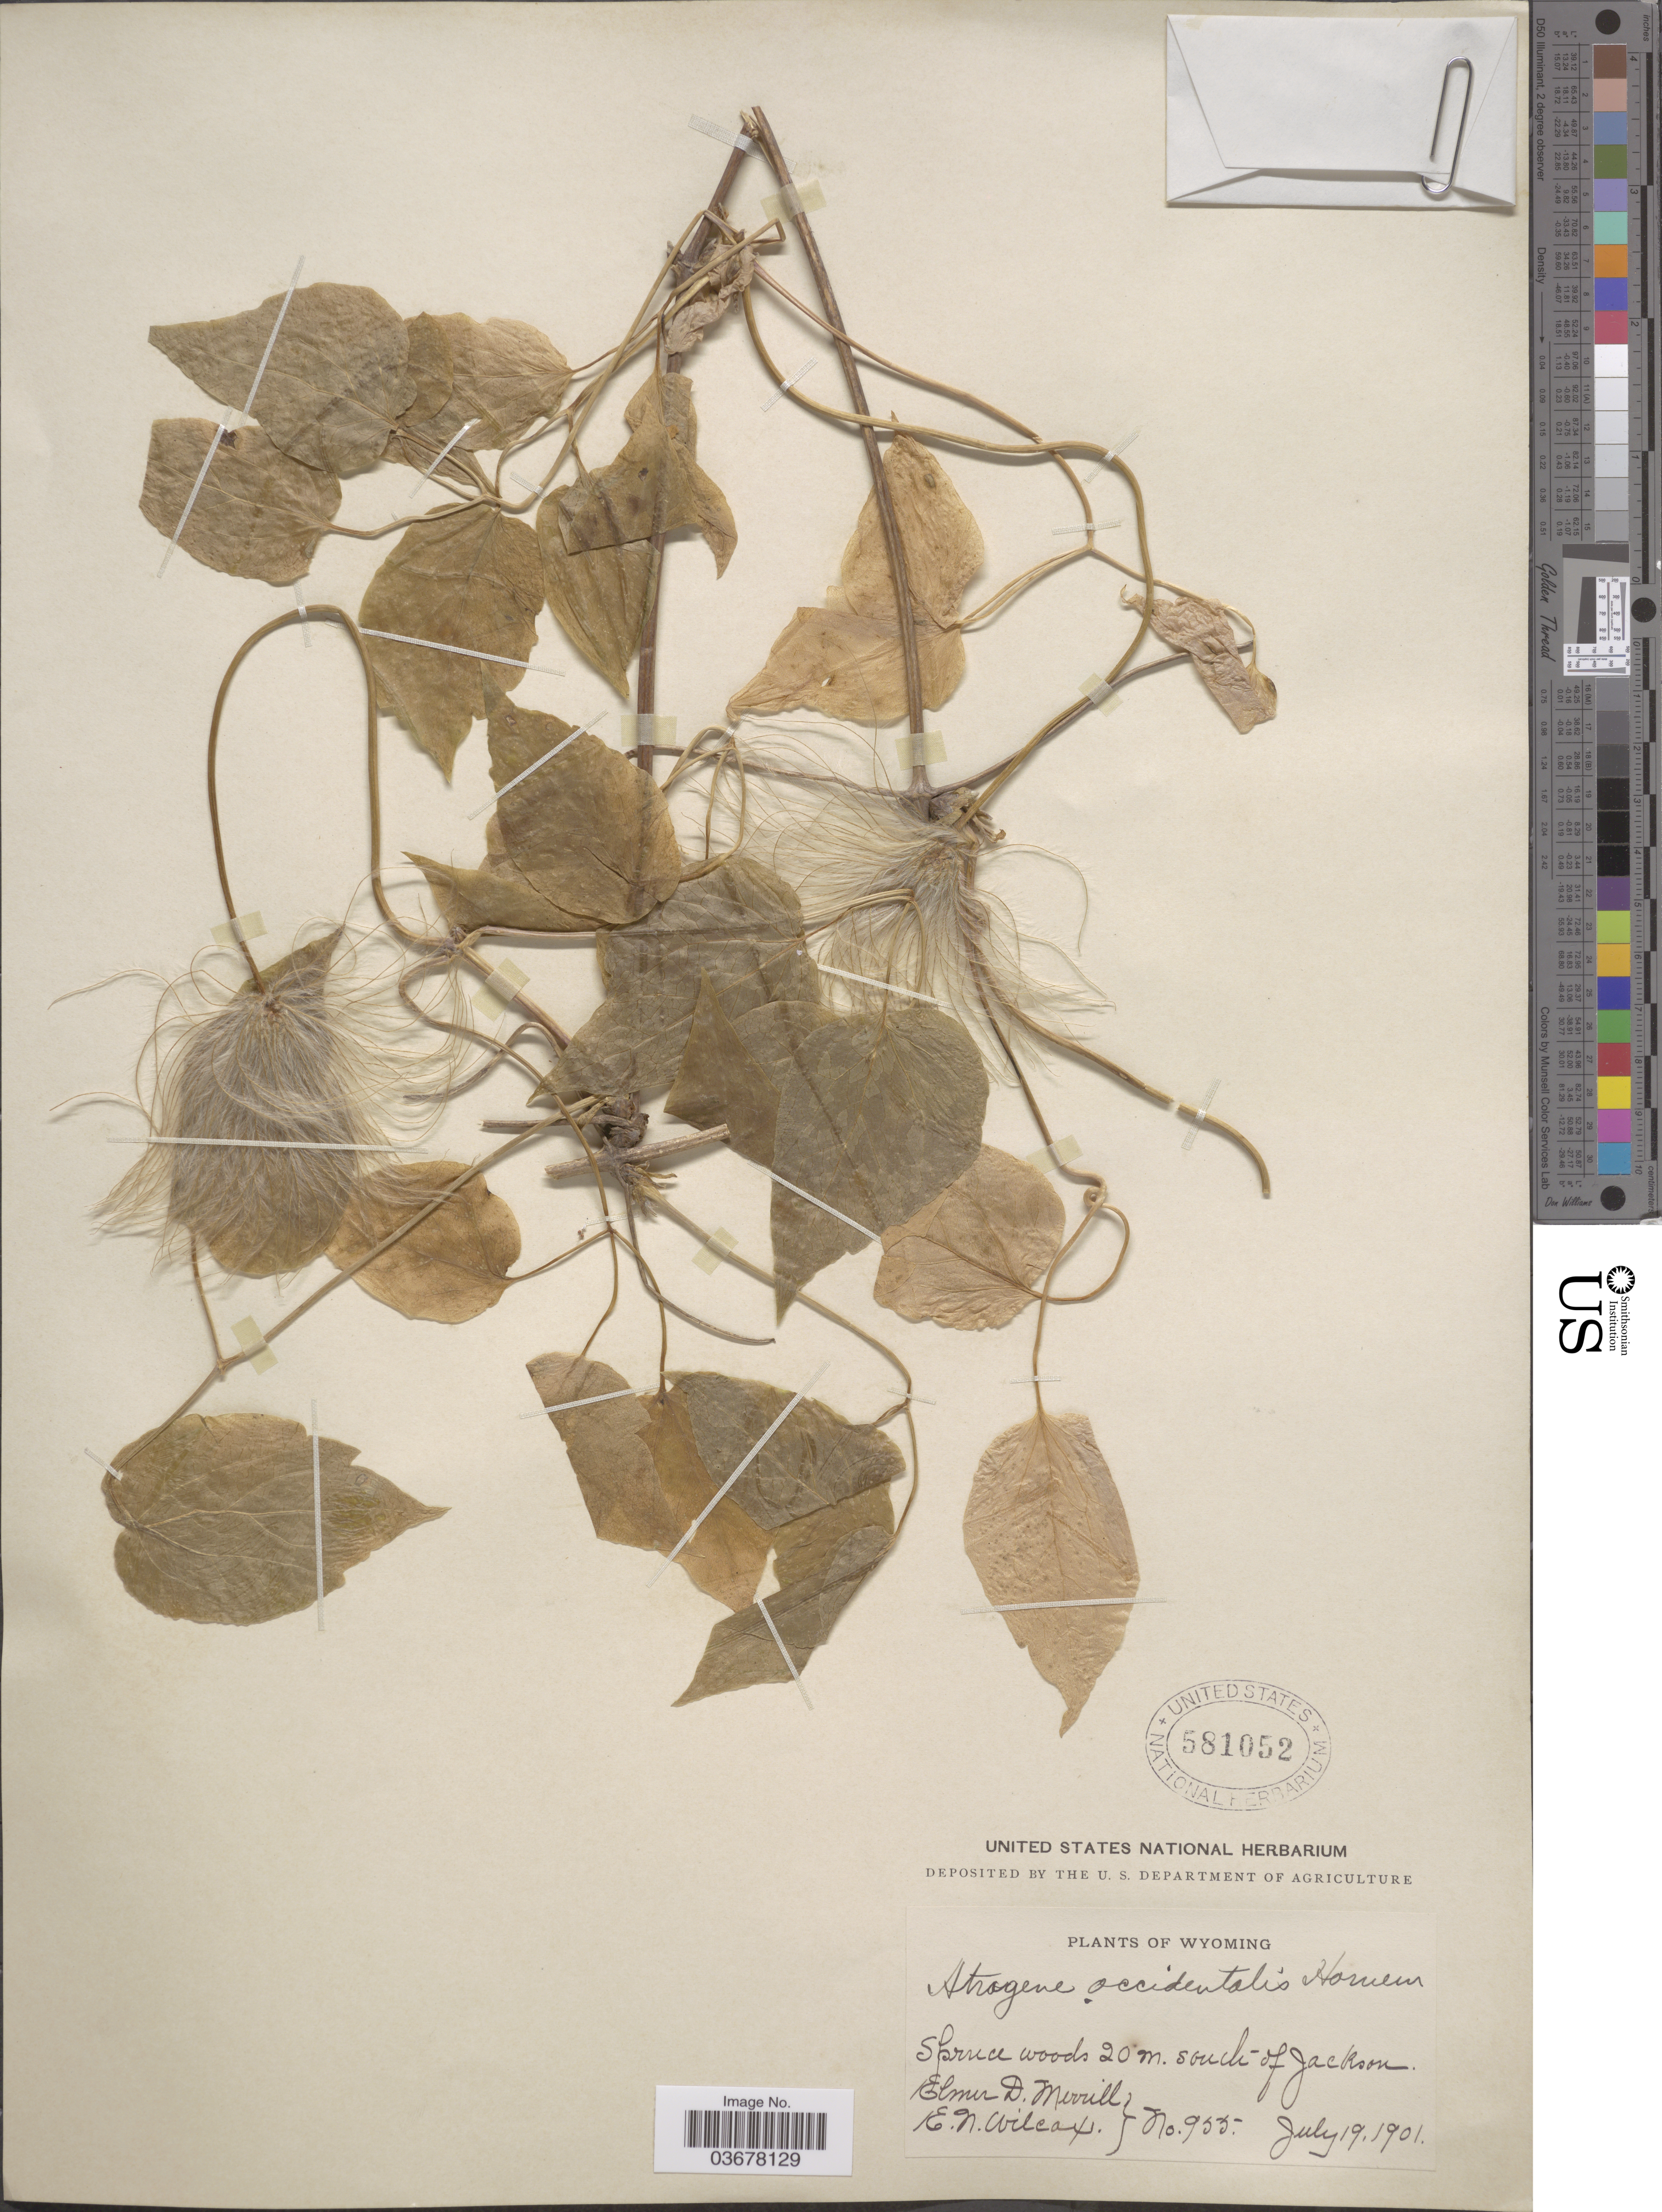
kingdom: Plantae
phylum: Tracheophyta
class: Magnoliopsida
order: Ranunculales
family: Ranunculaceae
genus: Clematis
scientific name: Clematis occidentalis var. grosseserrata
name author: (Rydb.) J.S. Pringle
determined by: Strong, M. T., (US), Smithsonian Institution - National Museum of Natural History (UNITED STATES)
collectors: E. D. Merrill & E. Wilcox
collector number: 955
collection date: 1901-07-19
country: United States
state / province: Wyoming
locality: Spruce woods 20m . South of Jackson.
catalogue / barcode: US 581052